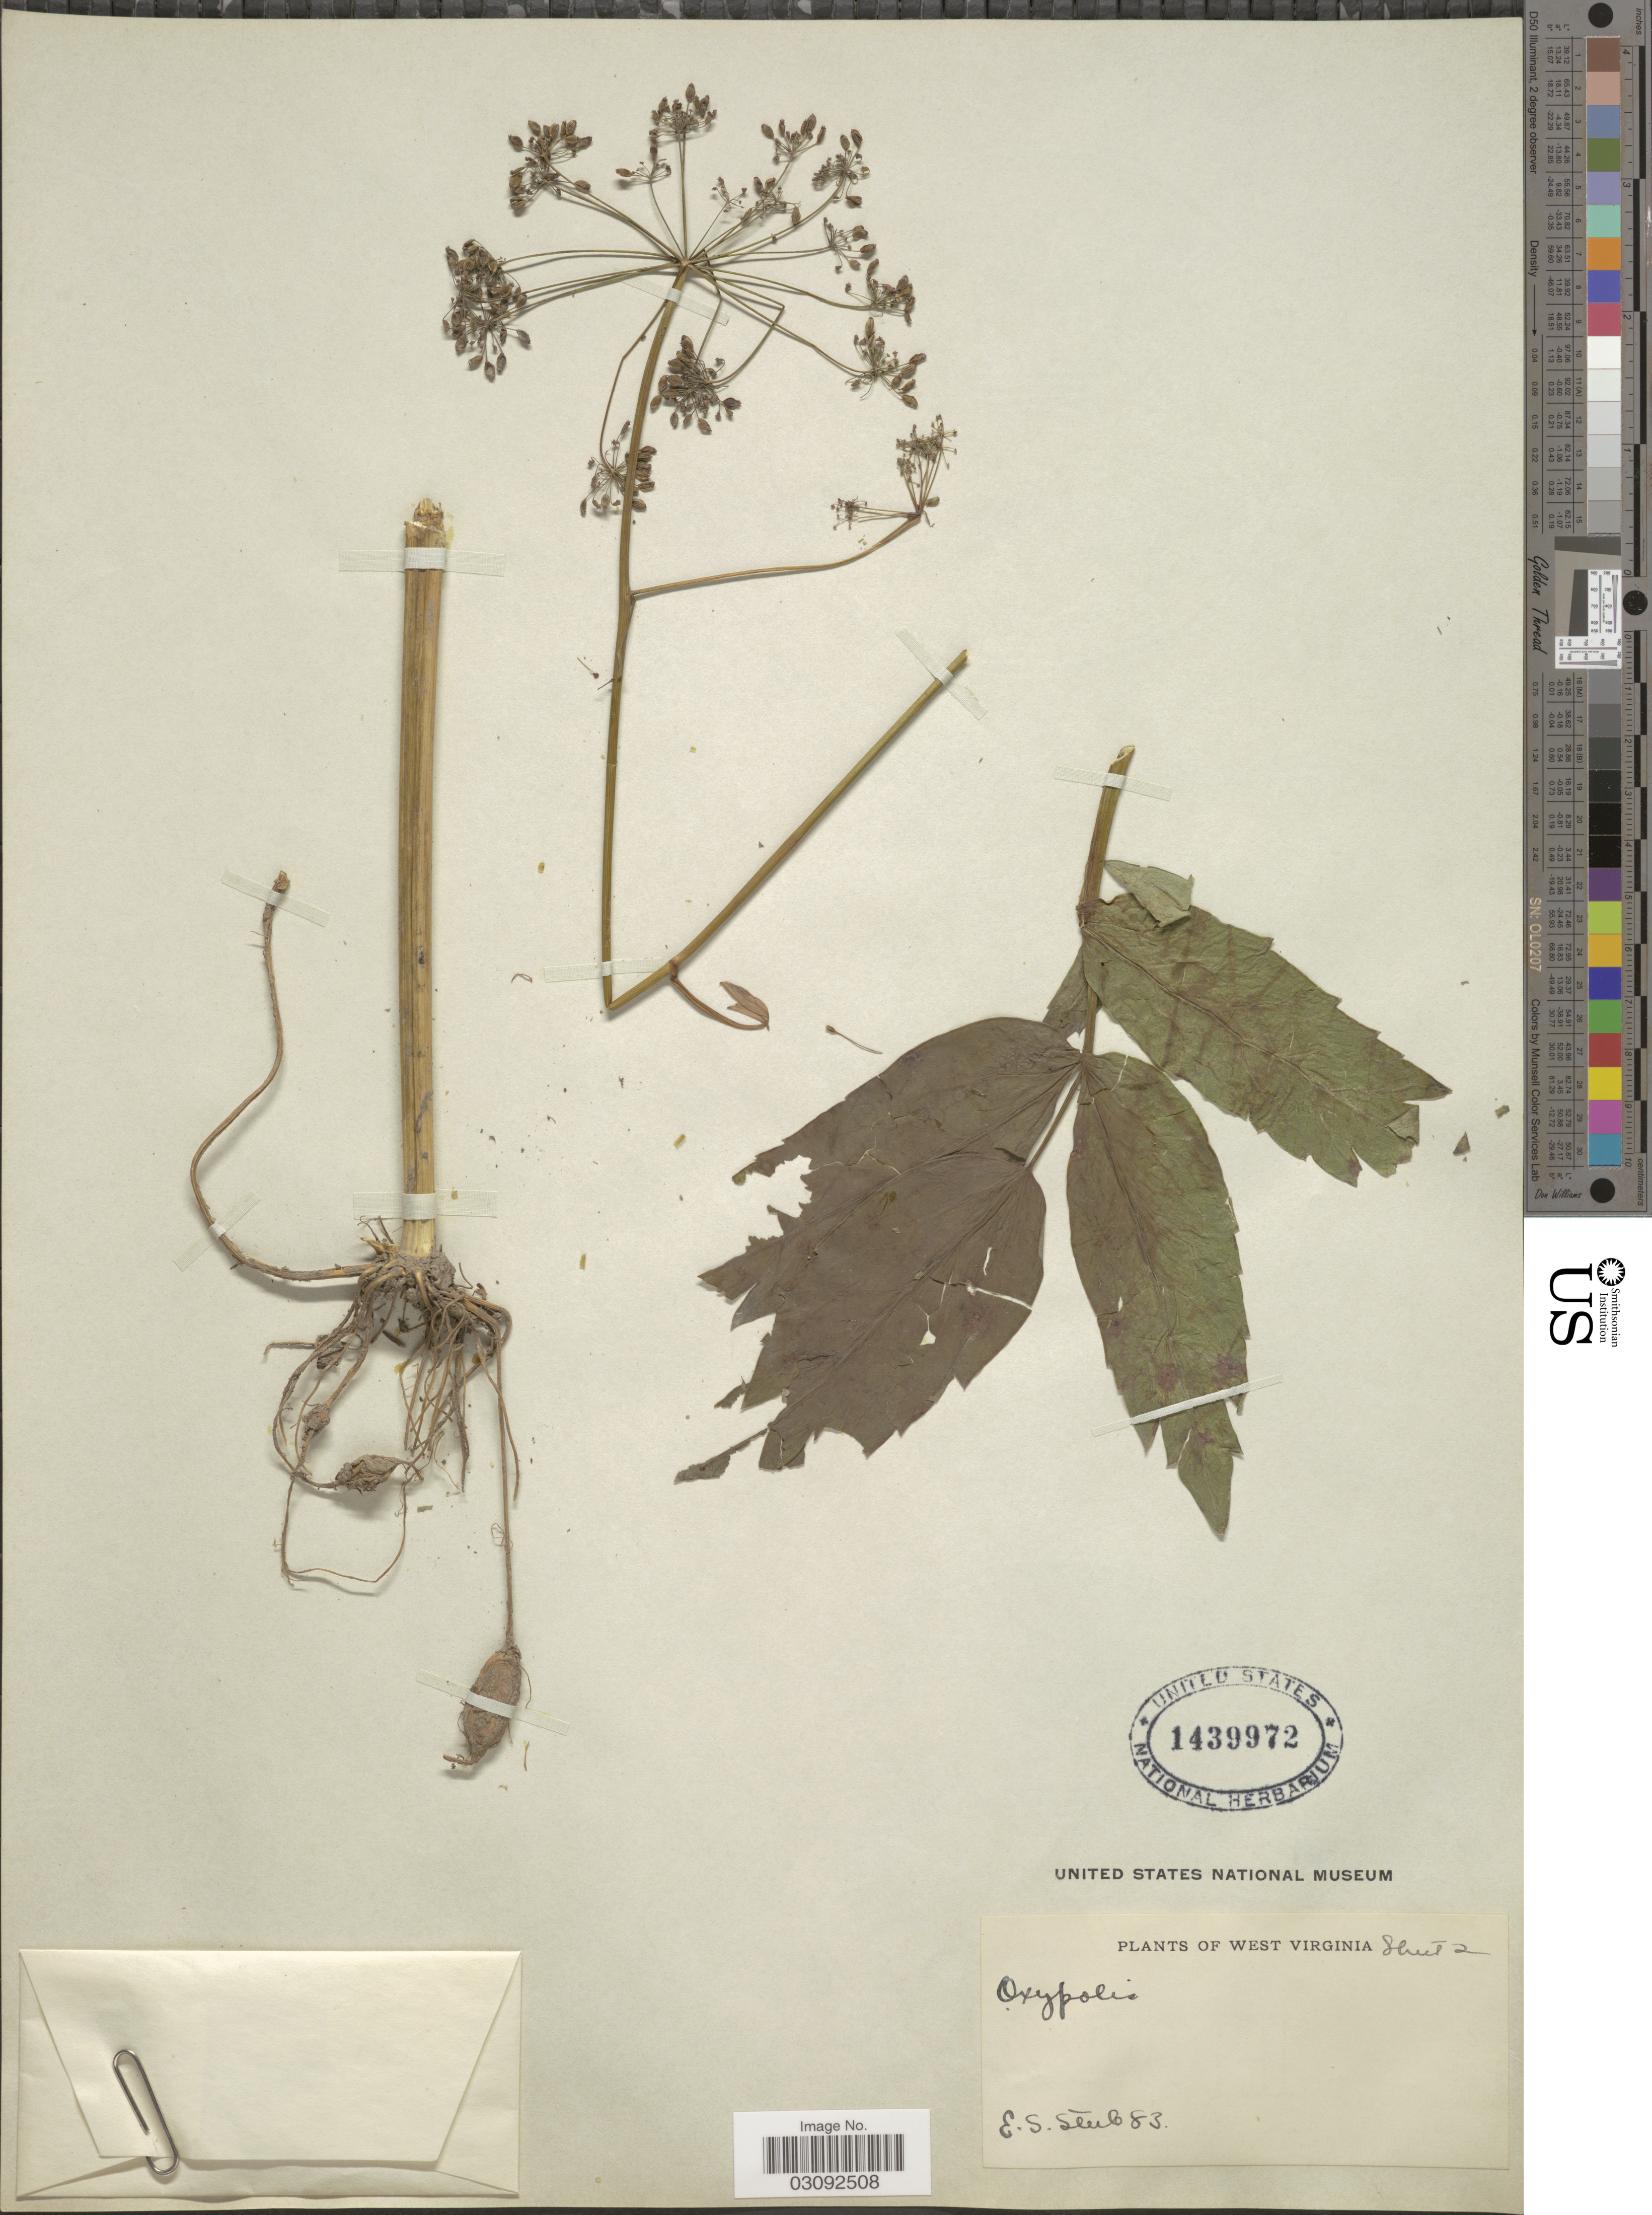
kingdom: Plantae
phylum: Tracheophyta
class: Magnoliopsida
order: Apiales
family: Apiaceae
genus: Oxypolis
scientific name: Oxypolis rigidior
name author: (L.) Raf.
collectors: E. Steele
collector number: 83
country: United States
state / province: West Virginia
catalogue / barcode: US 1439972